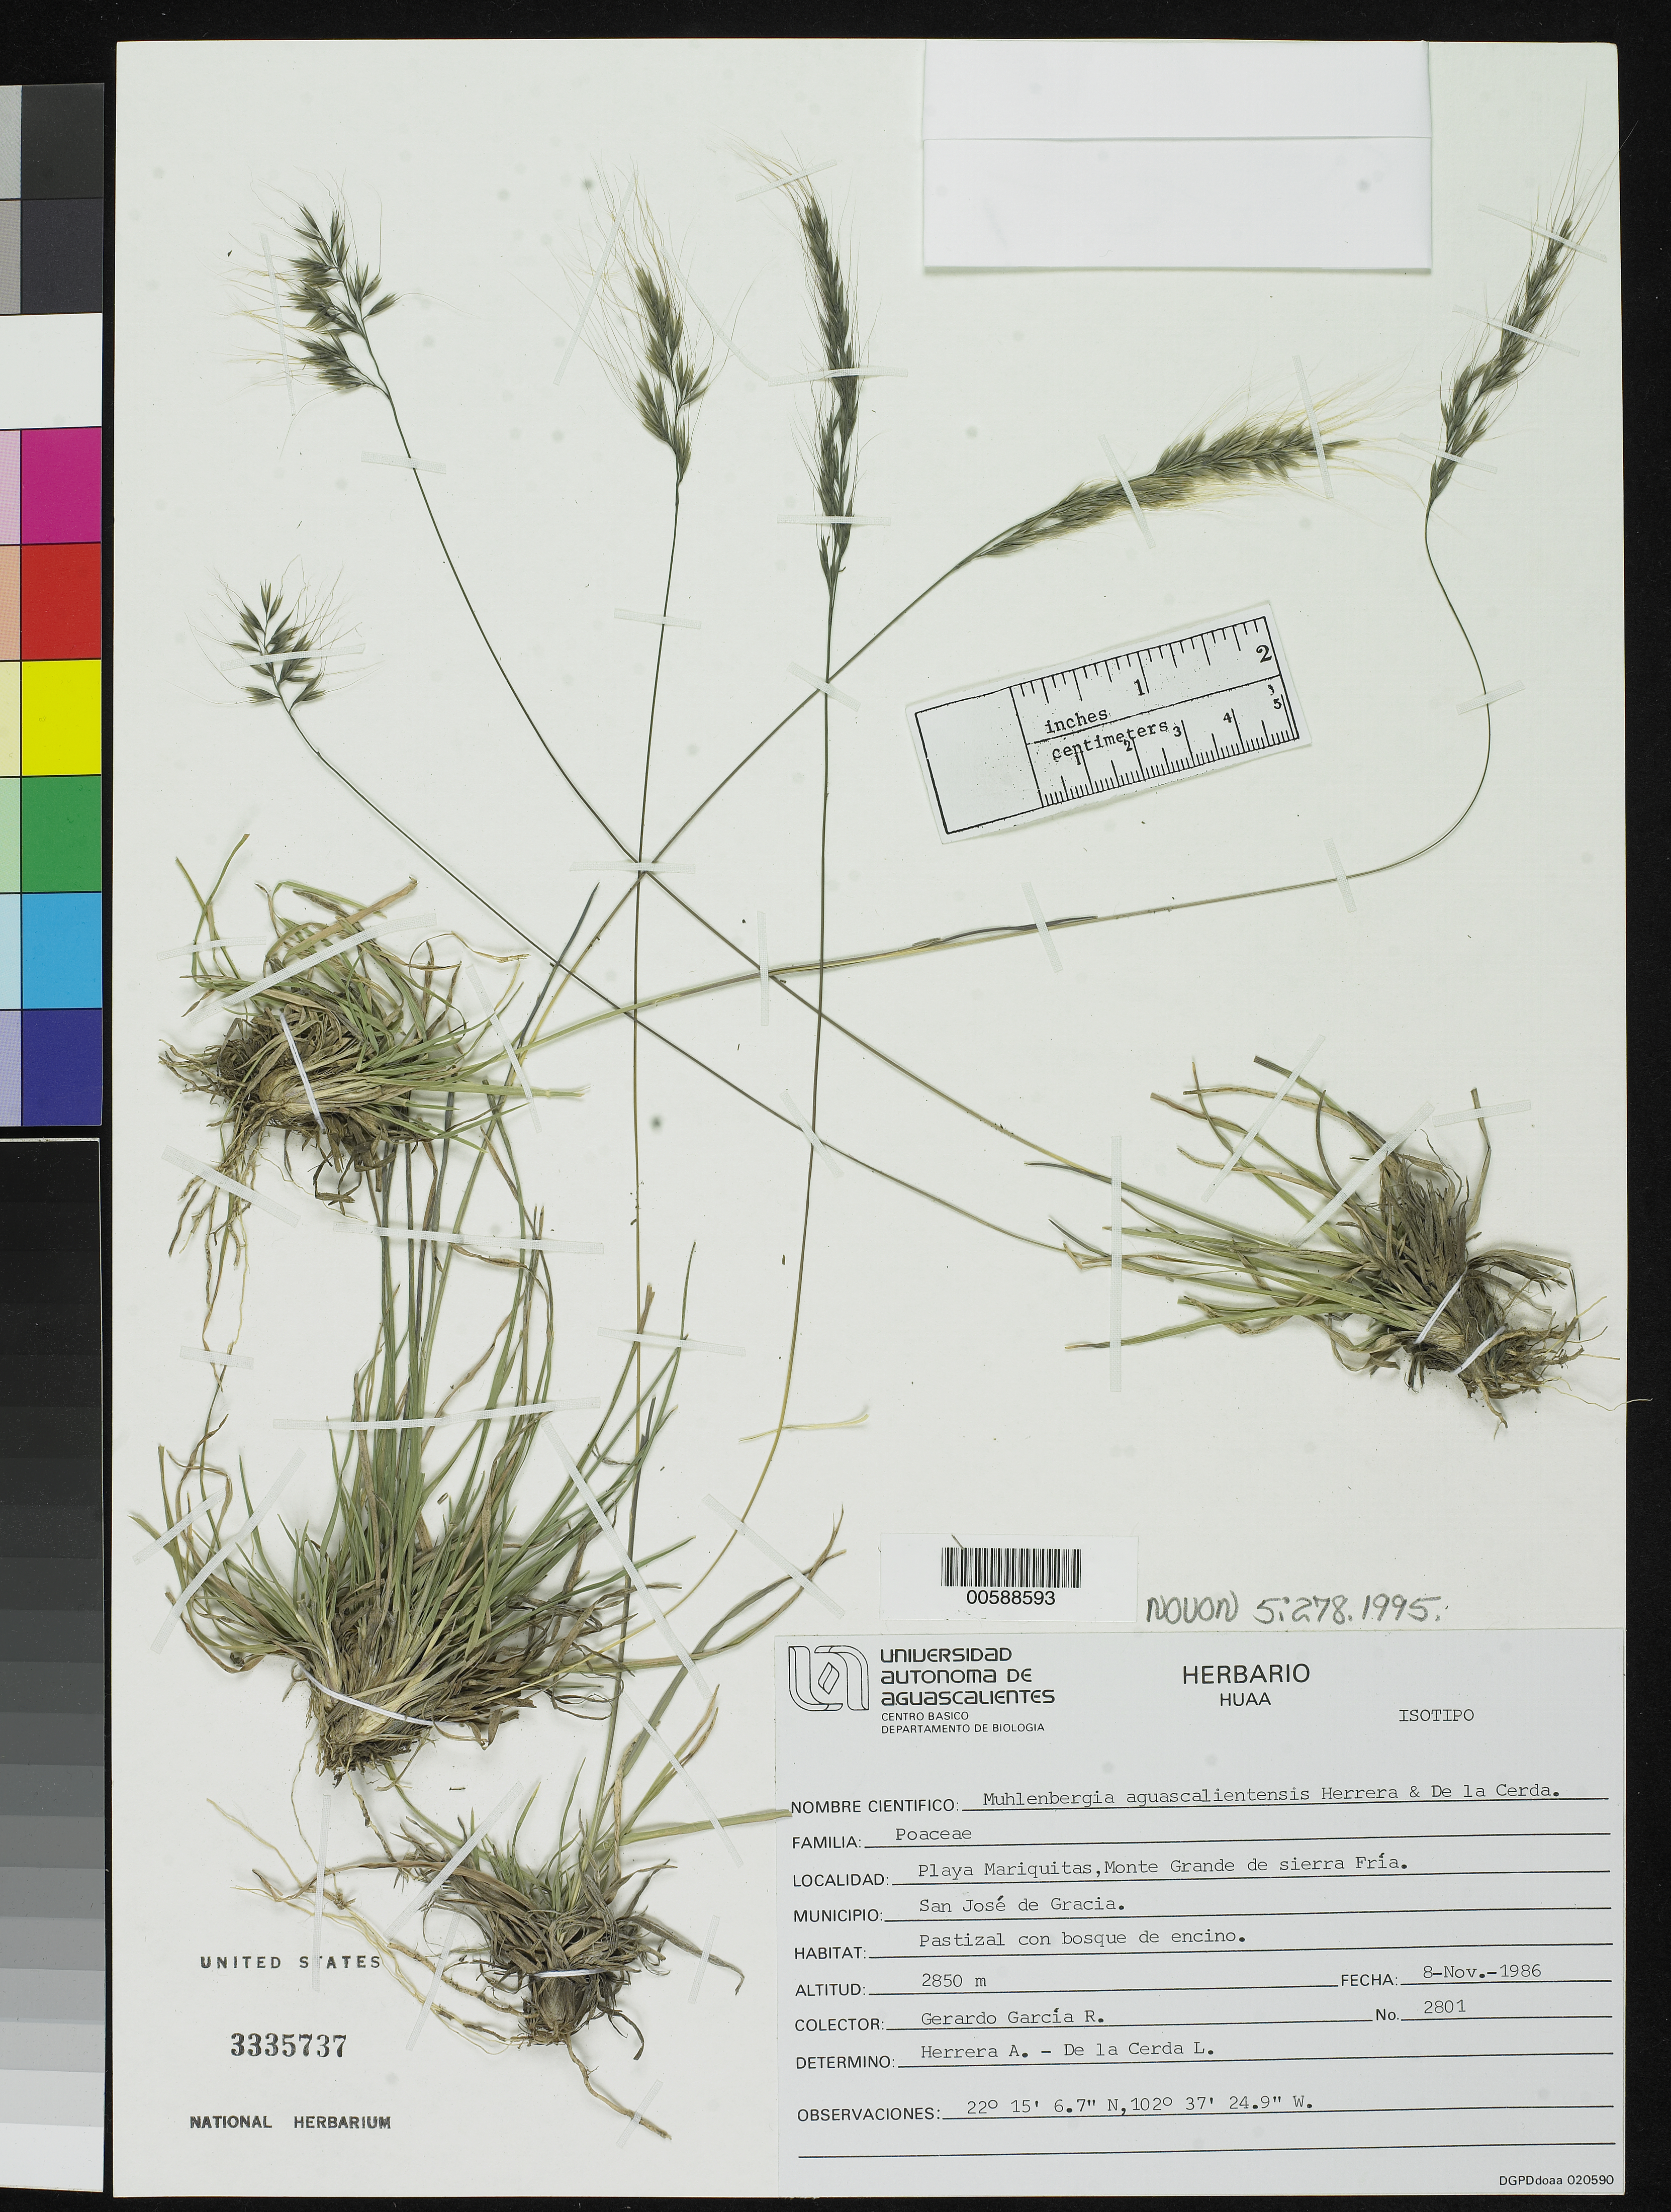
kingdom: Plantae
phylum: Tracheophyta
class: Liliopsida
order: Poales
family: Poaceae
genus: Muhlenbergia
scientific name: Muhlenbergia aguascalientensis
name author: Y. Herrera & de la Cerda-Lemus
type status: Isotype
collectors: G. Garcia R.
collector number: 2801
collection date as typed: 08 Nov 1986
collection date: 1986-11-08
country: Mexico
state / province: Aguascalientes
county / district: San José de Gracia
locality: Playa Mariquitas, Monte Grande de Sierra Fria.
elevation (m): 2850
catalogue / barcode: US 3335737